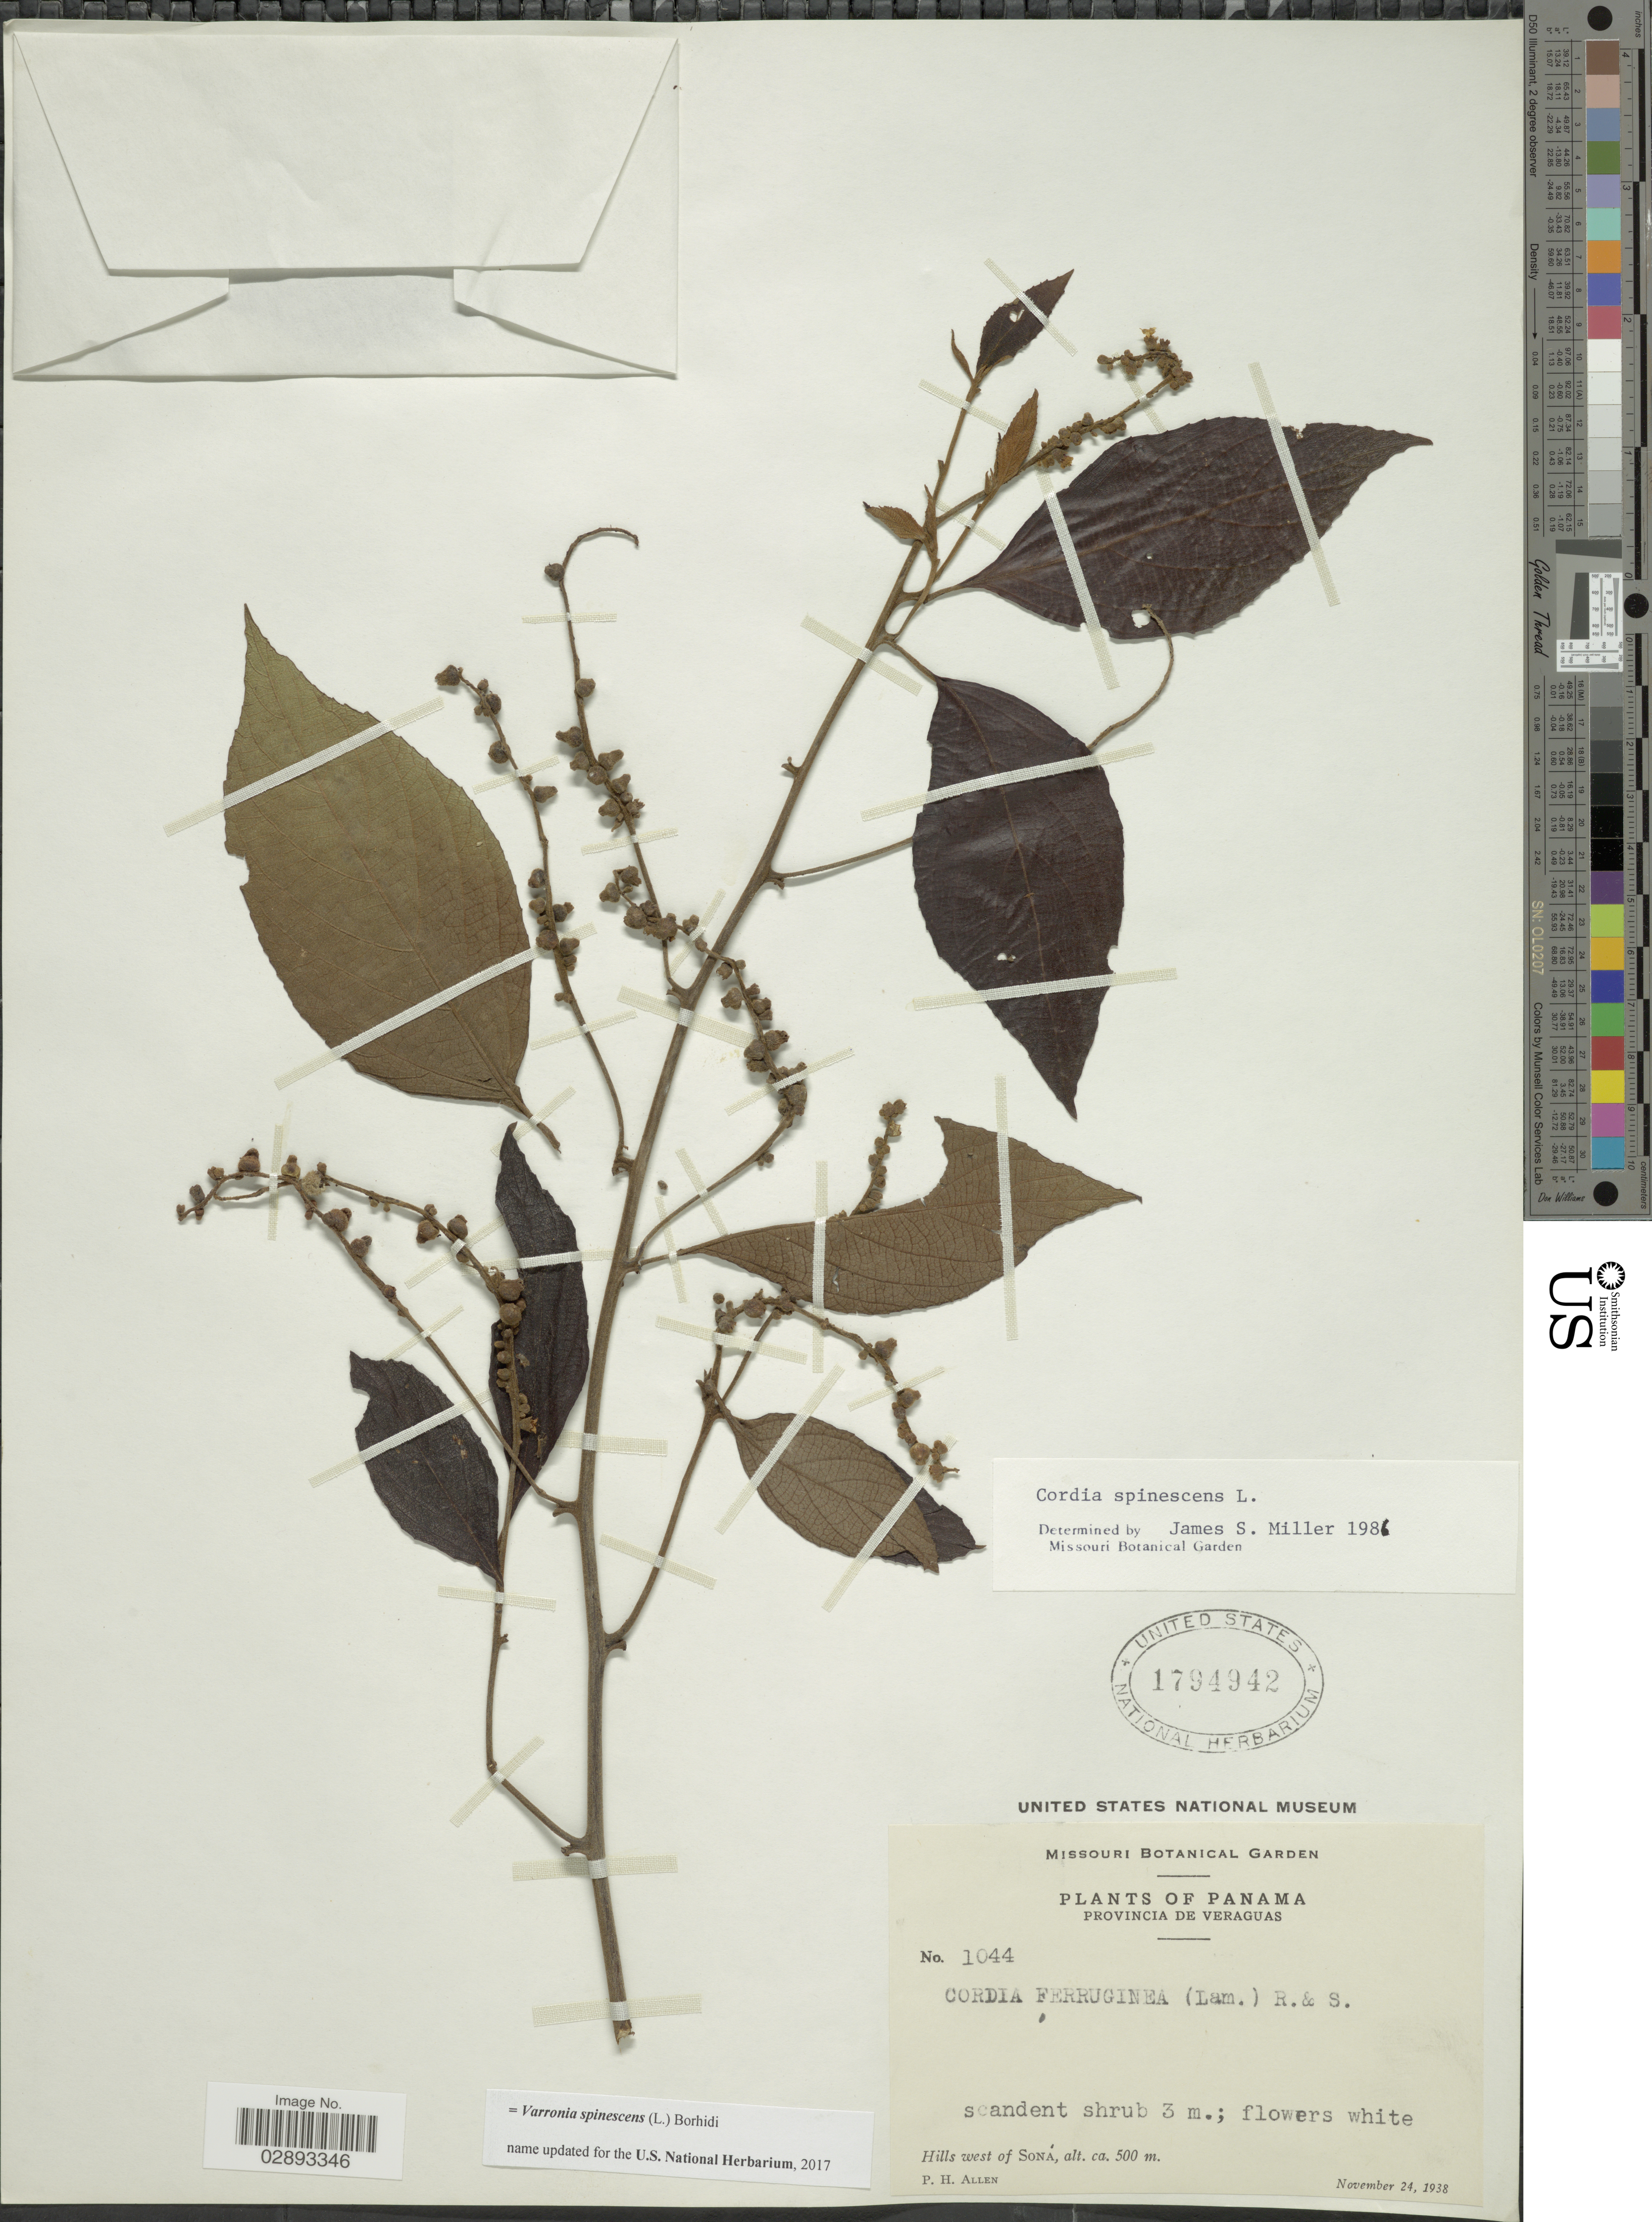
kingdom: Plantae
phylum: Tracheophyta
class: Magnoliopsida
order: Boraginales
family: Cordiaceae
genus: Varronia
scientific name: Varronia spinescens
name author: (L.) Borhidi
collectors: P. H. Allen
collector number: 1044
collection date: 1938-11-24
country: Panama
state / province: Veraguas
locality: Provincia De Veraguas, Hills west of Sona.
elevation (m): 500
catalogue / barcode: US 1794942